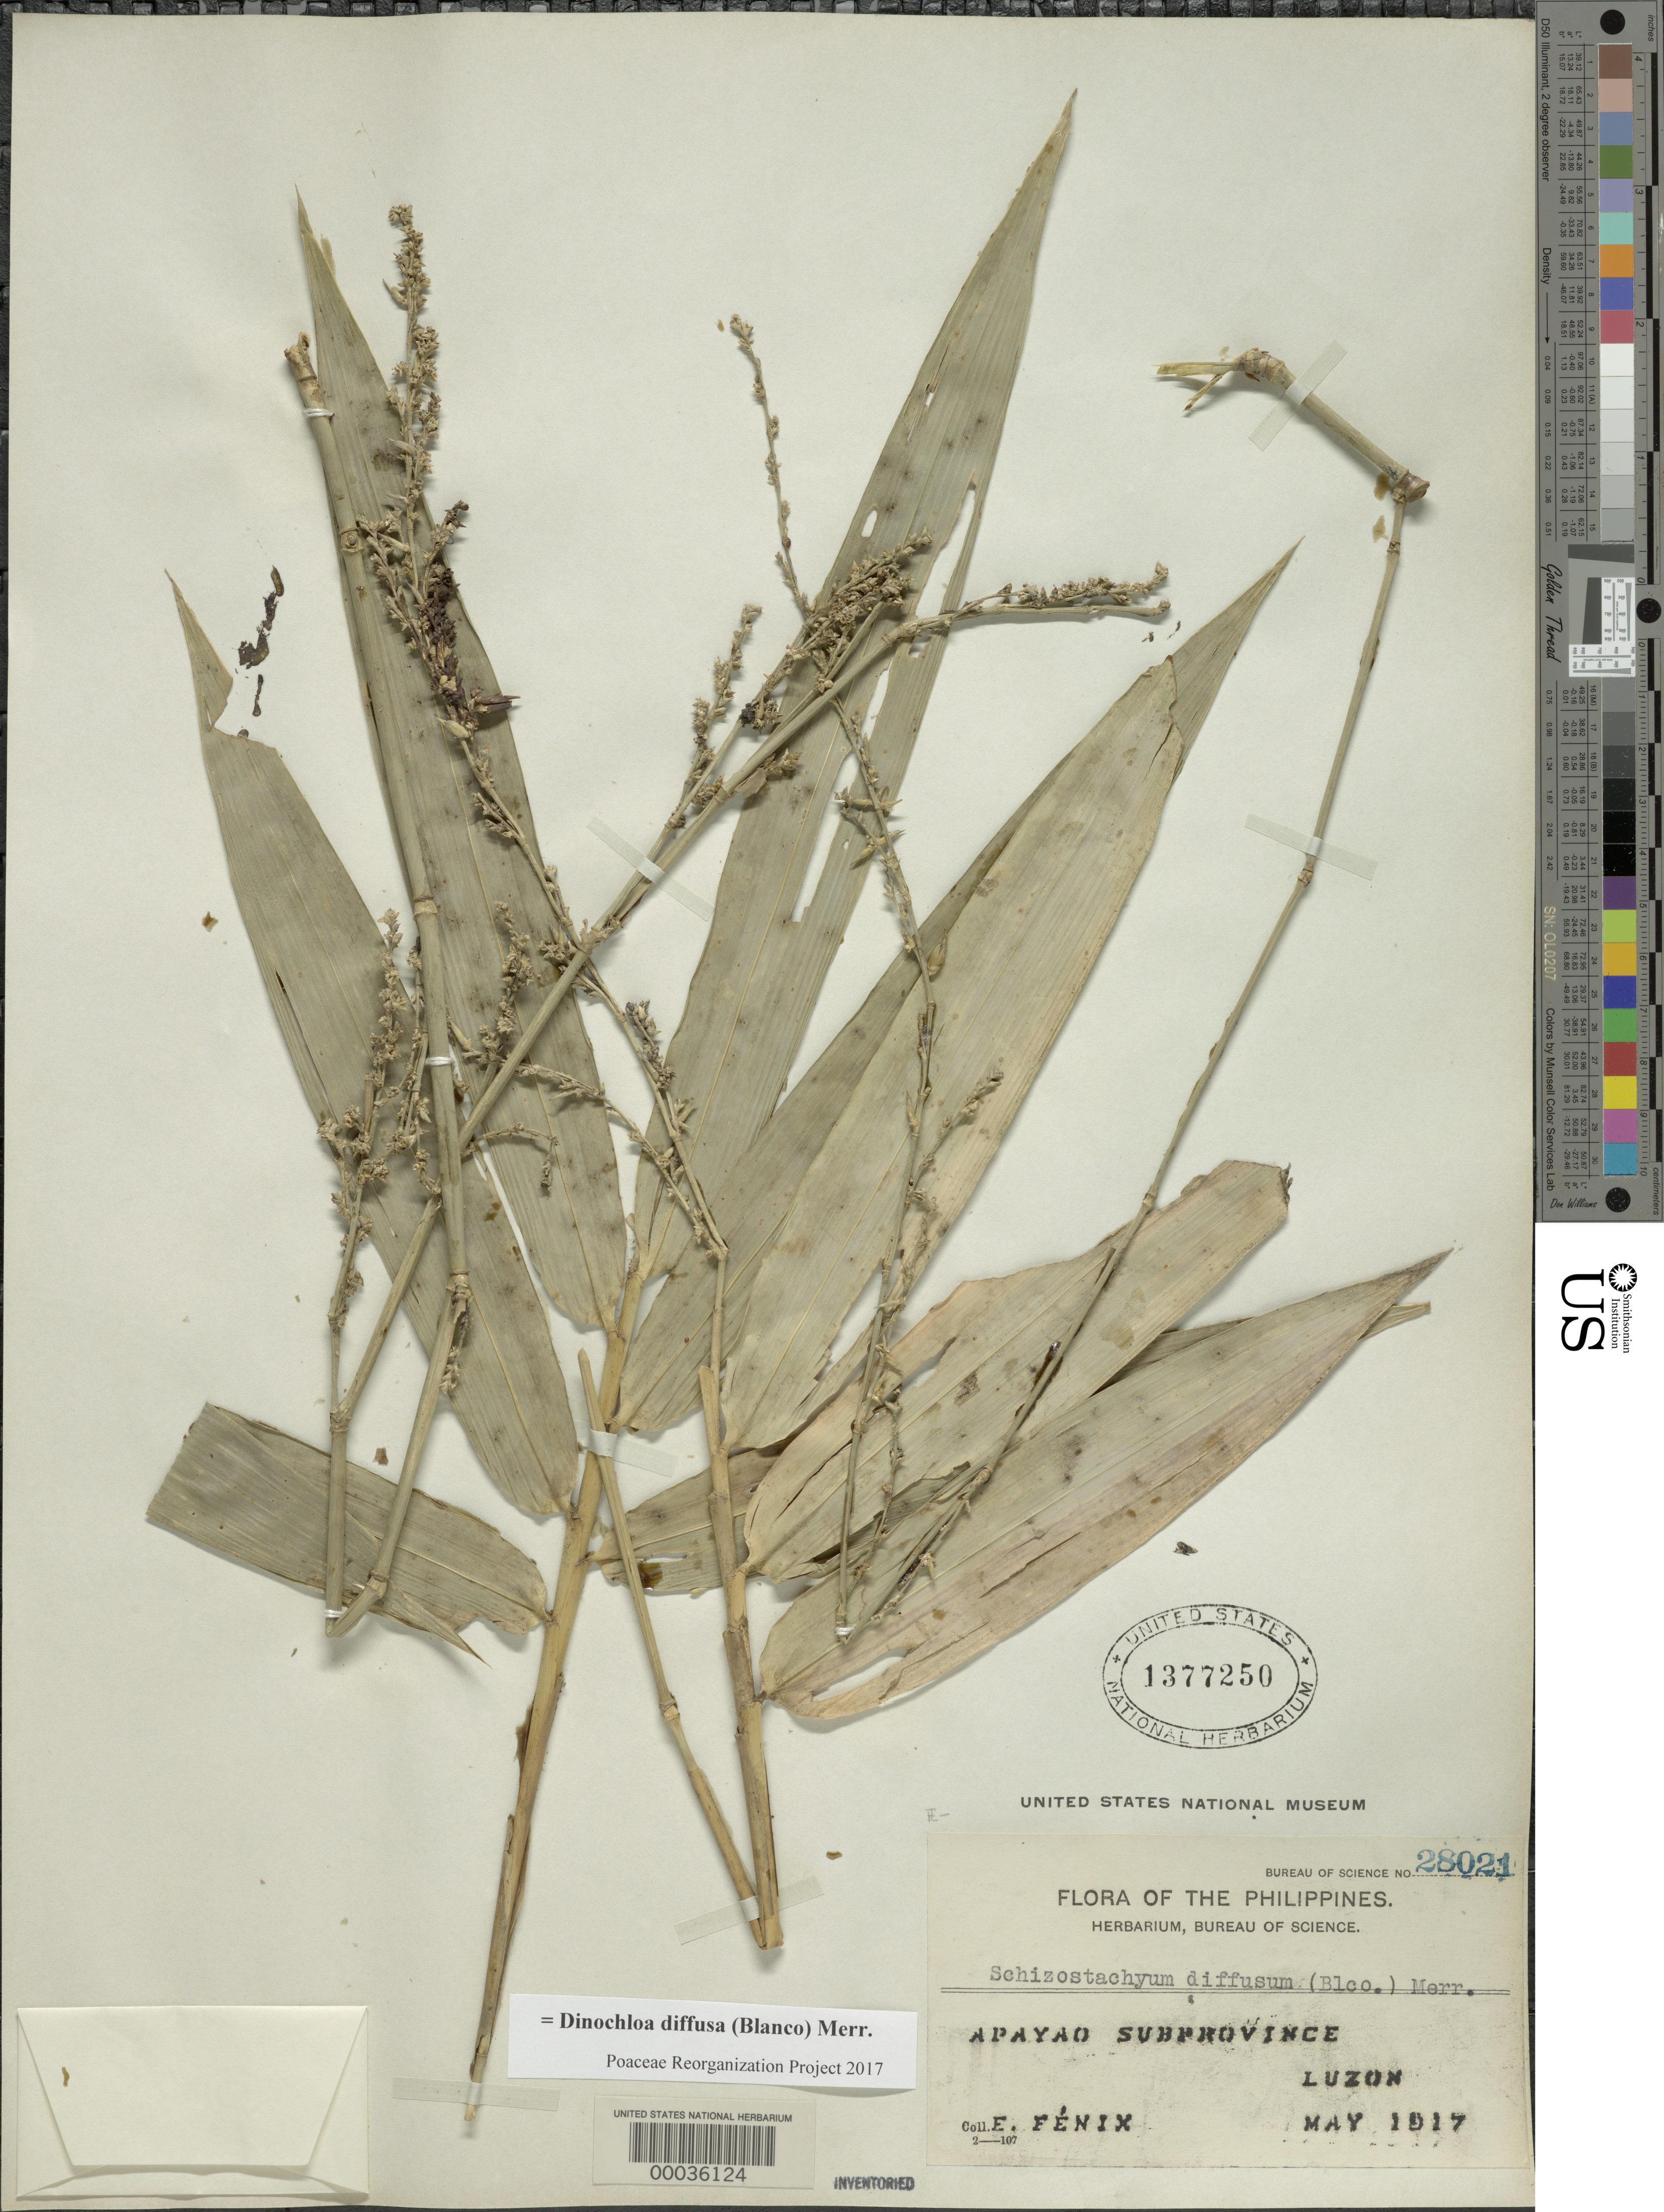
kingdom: Plantae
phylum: Tracheophyta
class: Liliopsida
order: Poales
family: Poaceae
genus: Dinochloa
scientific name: Dinochloa diffusa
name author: (Blanco) Merr.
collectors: E. Fenix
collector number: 28024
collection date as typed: May 1917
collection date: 1917-05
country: Philippines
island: Luzon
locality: Apayao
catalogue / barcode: US 1377250